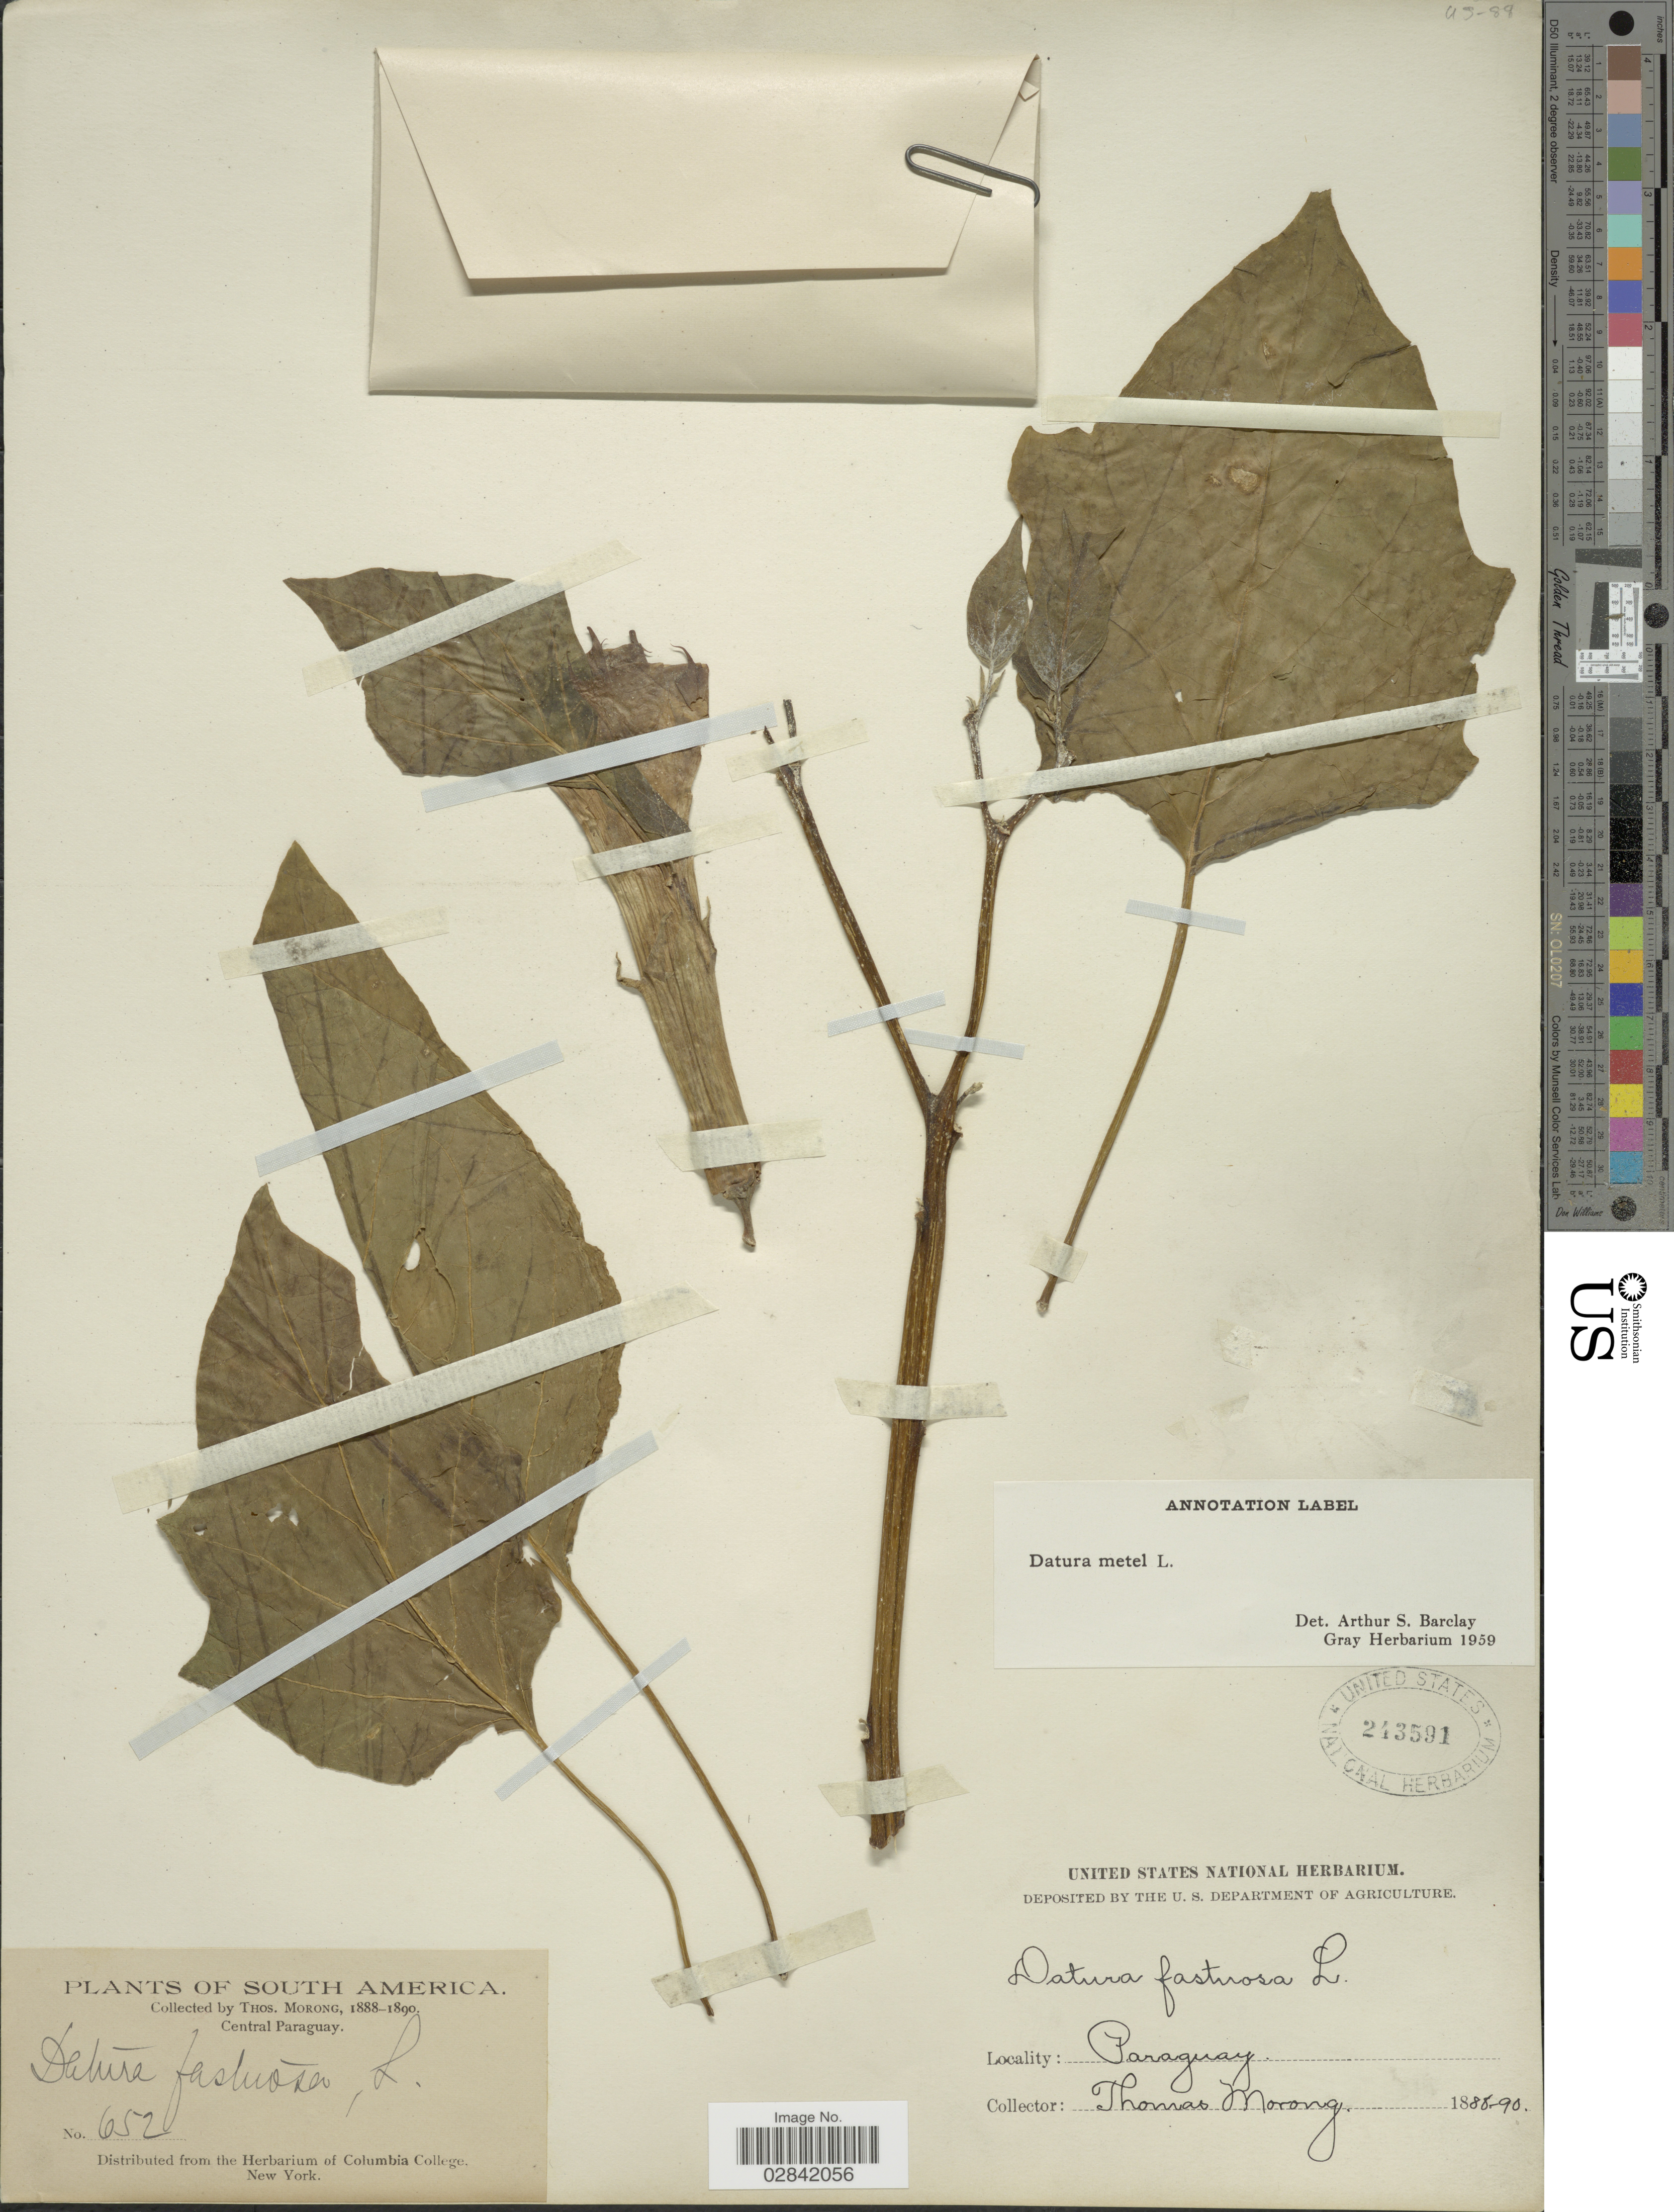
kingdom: Plantae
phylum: Tracheophyta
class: Magnoliopsida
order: Solanales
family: Solanaceae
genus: Datura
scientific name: Datura metel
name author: L.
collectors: ex herb. T. Morong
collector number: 652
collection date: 1888/1890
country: Paraguay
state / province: Central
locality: Central Paraguay.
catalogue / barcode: US 243591